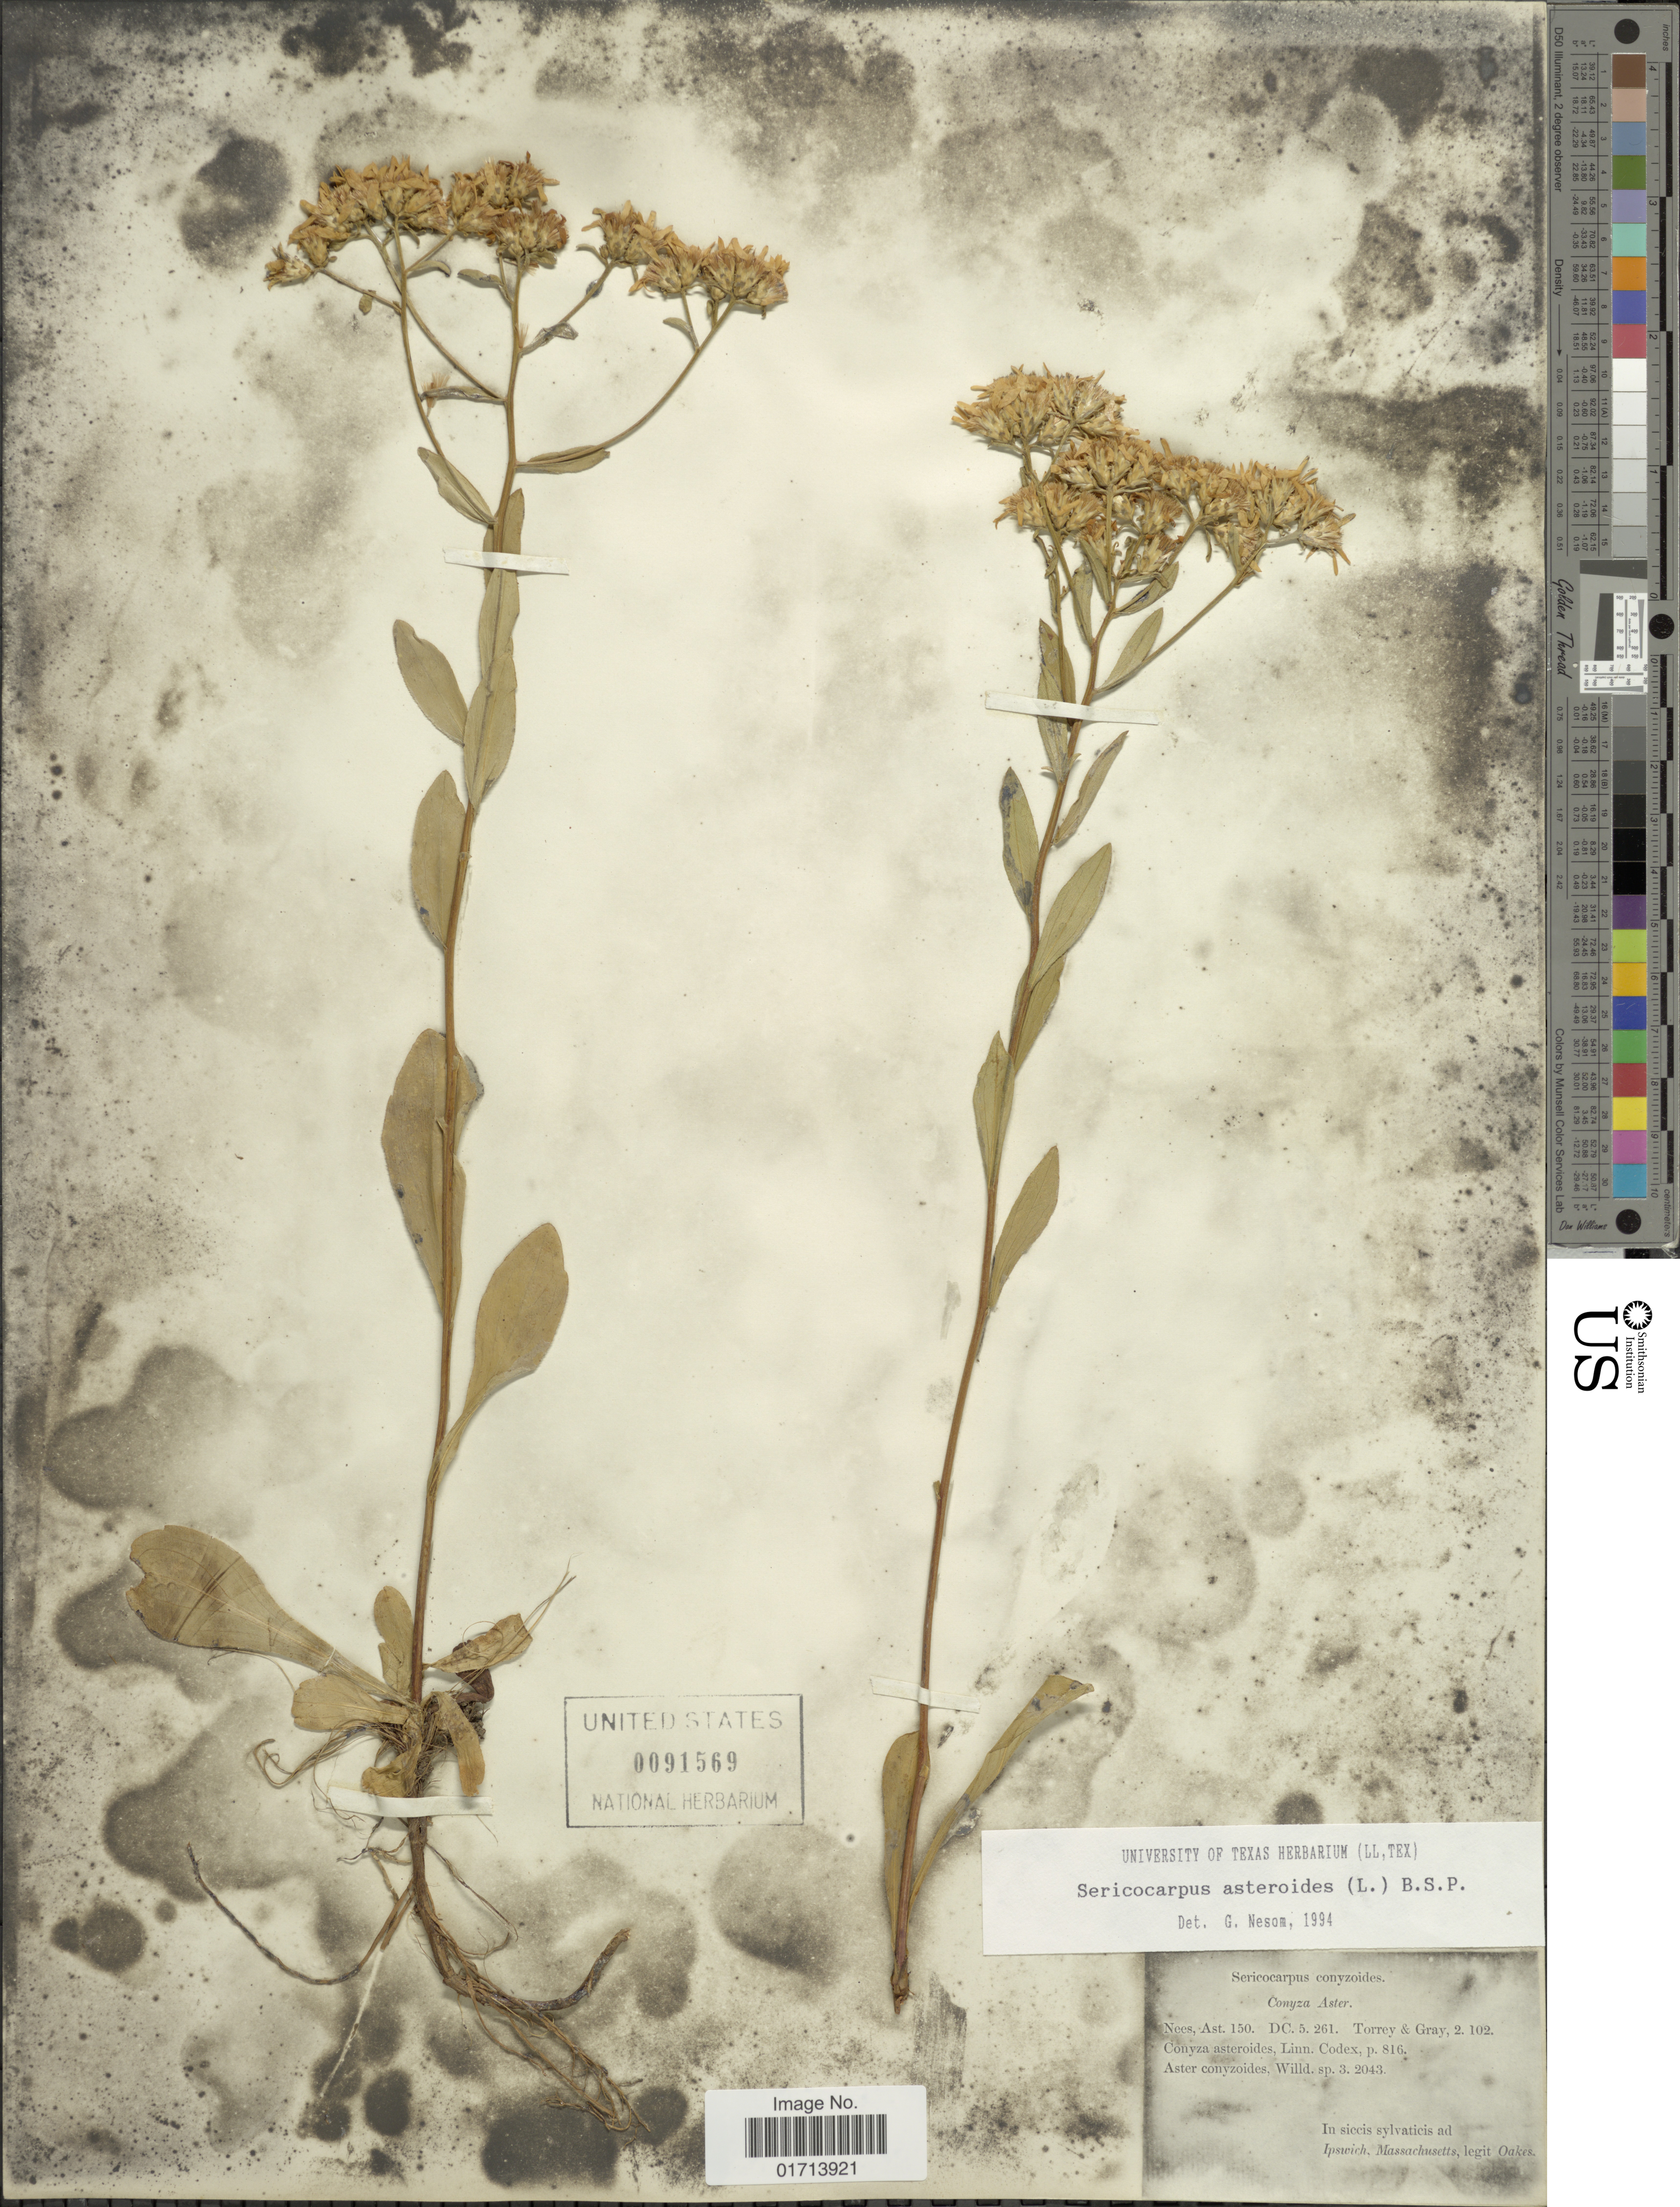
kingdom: Plantae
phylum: Tracheophyta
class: Magnoliopsida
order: Asterales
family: Asteraceae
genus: Sericocarpus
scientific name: Sericocarpus asteroides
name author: (L.) Britton, Stearns & Poggenb.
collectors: -. Oakes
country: United States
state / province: Massachusetts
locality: Ipswich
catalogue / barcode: US 91569